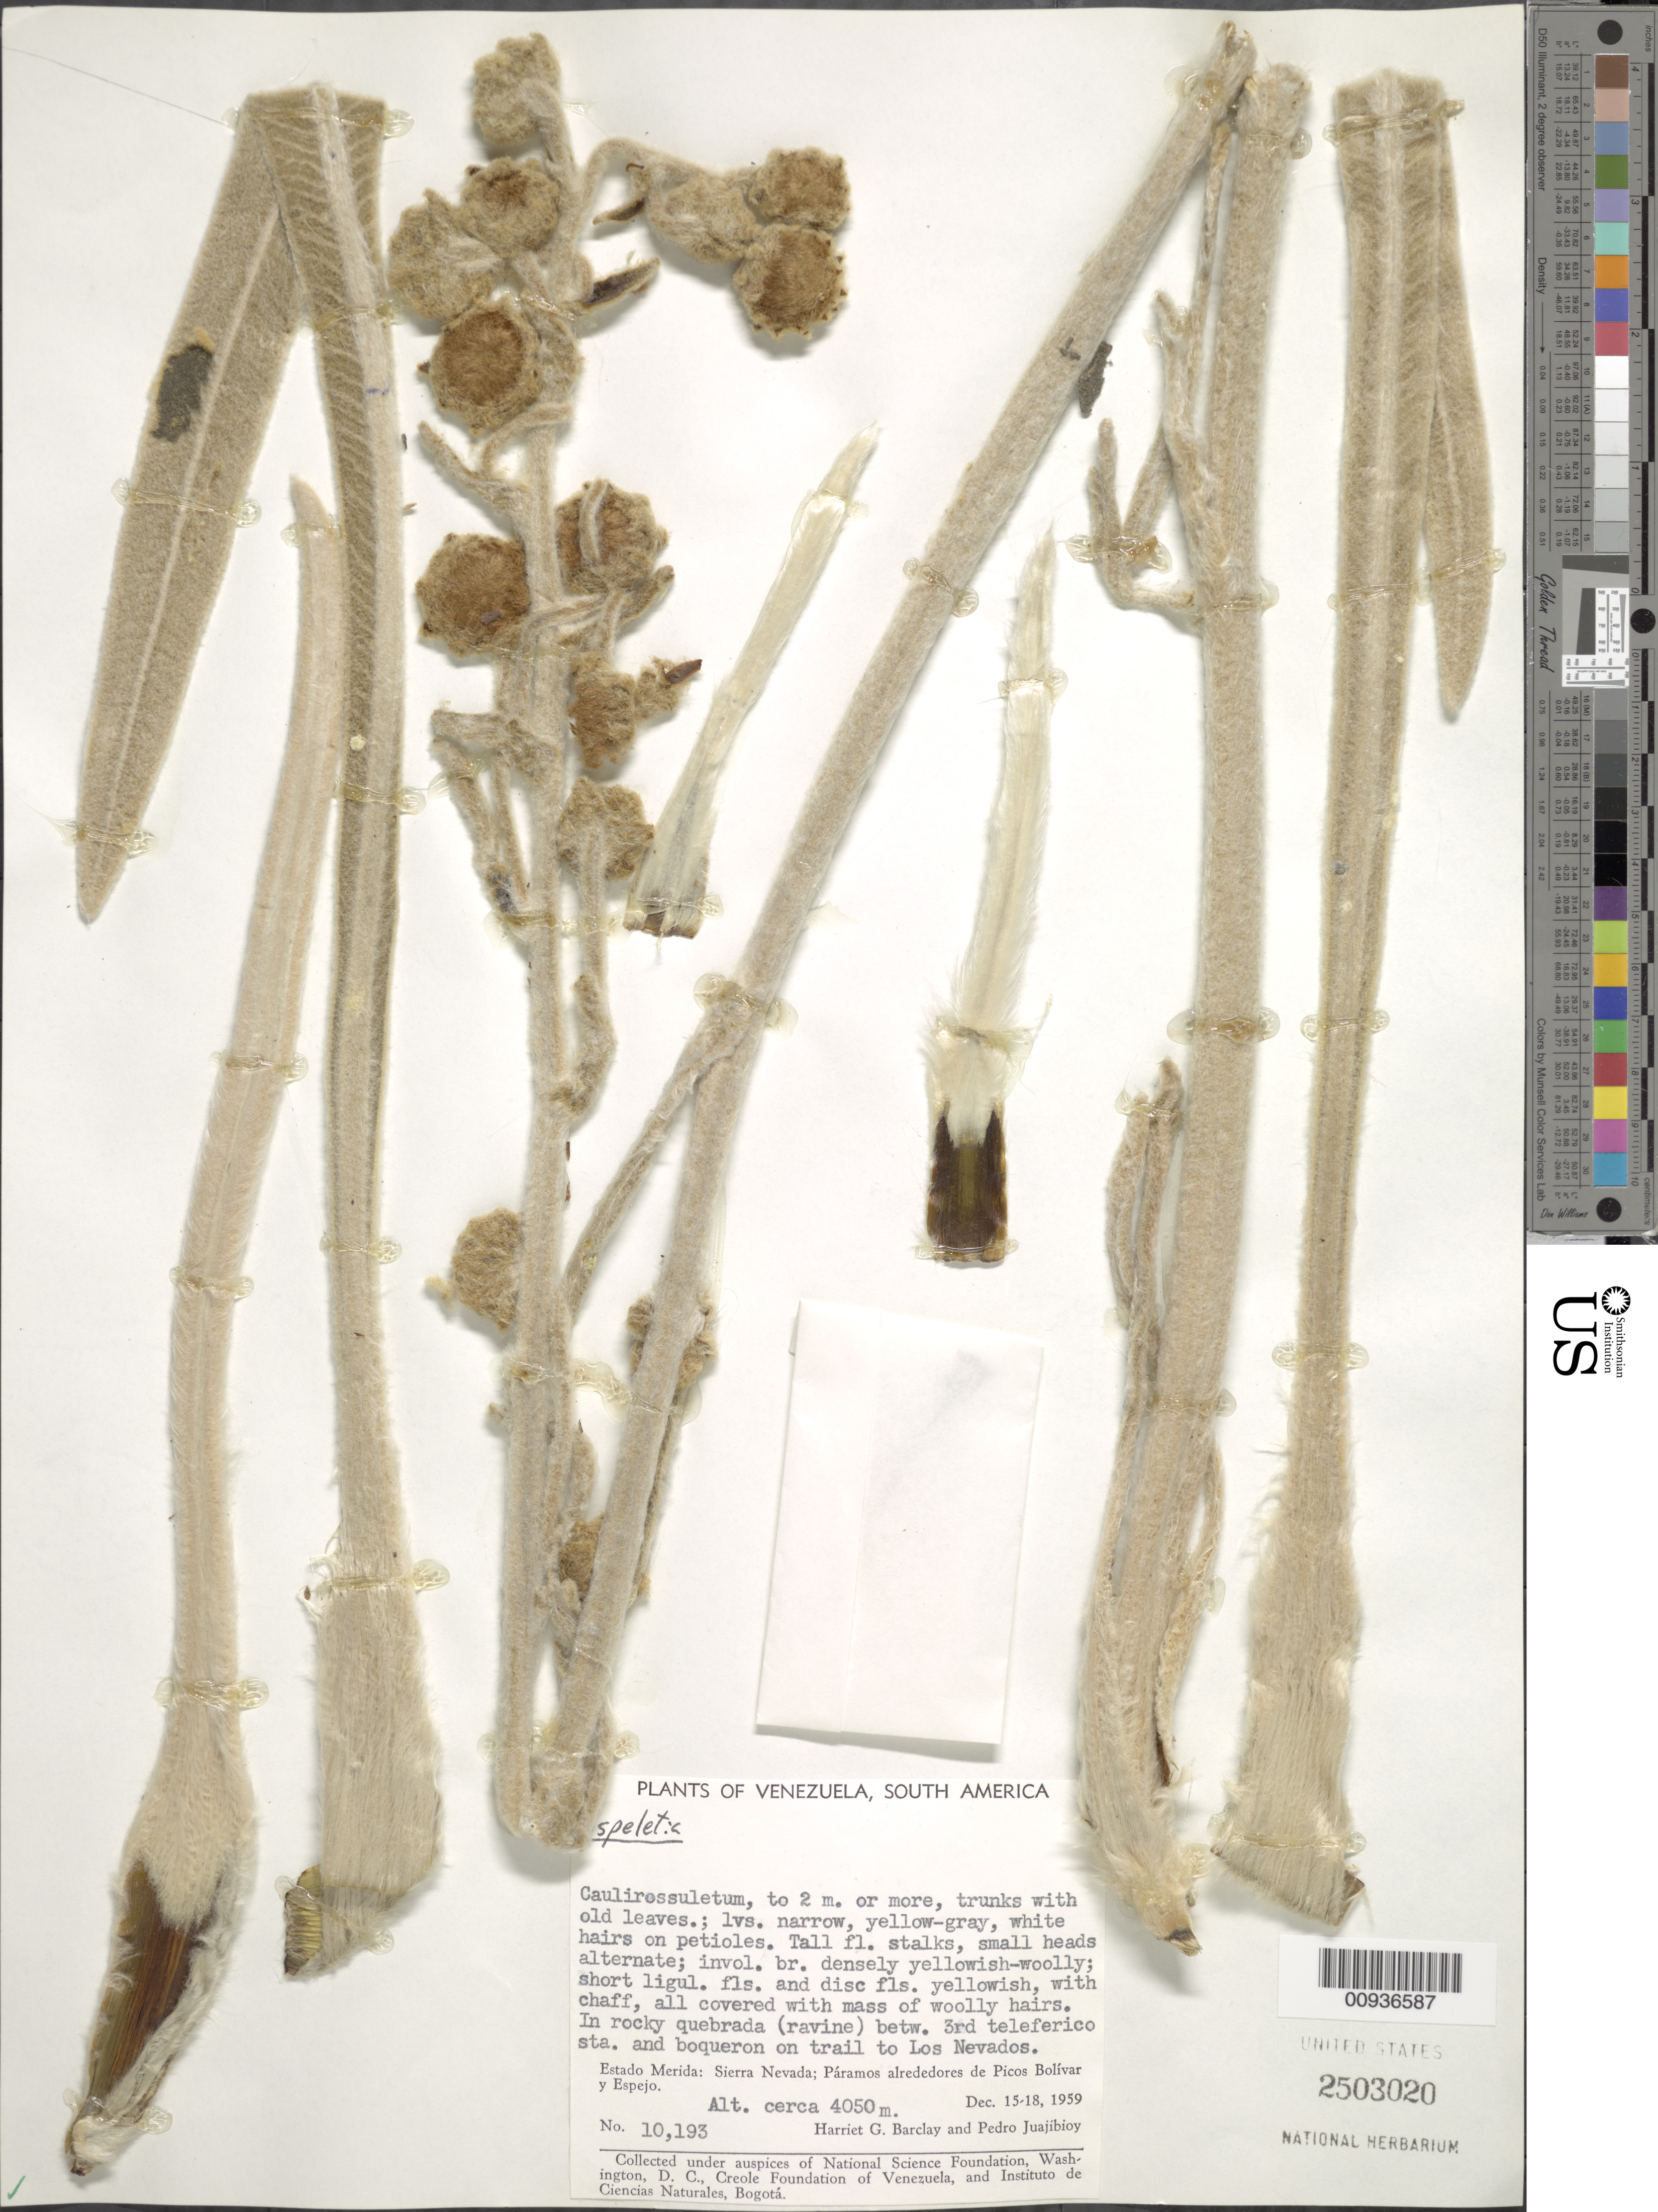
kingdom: Plantae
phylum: Tracheophyta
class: Magnoliopsida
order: Asterales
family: Asteraceae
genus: Coespeletia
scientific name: Coespeletia spicata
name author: (Sch. Bip. ex Wedd.) Cuatrec.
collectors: H. G. Barclay & P. Juajibioy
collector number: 10193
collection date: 1959-12-15/1959-12-18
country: Venezuela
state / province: Mérida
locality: Sierra Nevada; Páramos alrededores de Picos Bolívar y Espejo.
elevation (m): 4050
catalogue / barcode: US 2503020